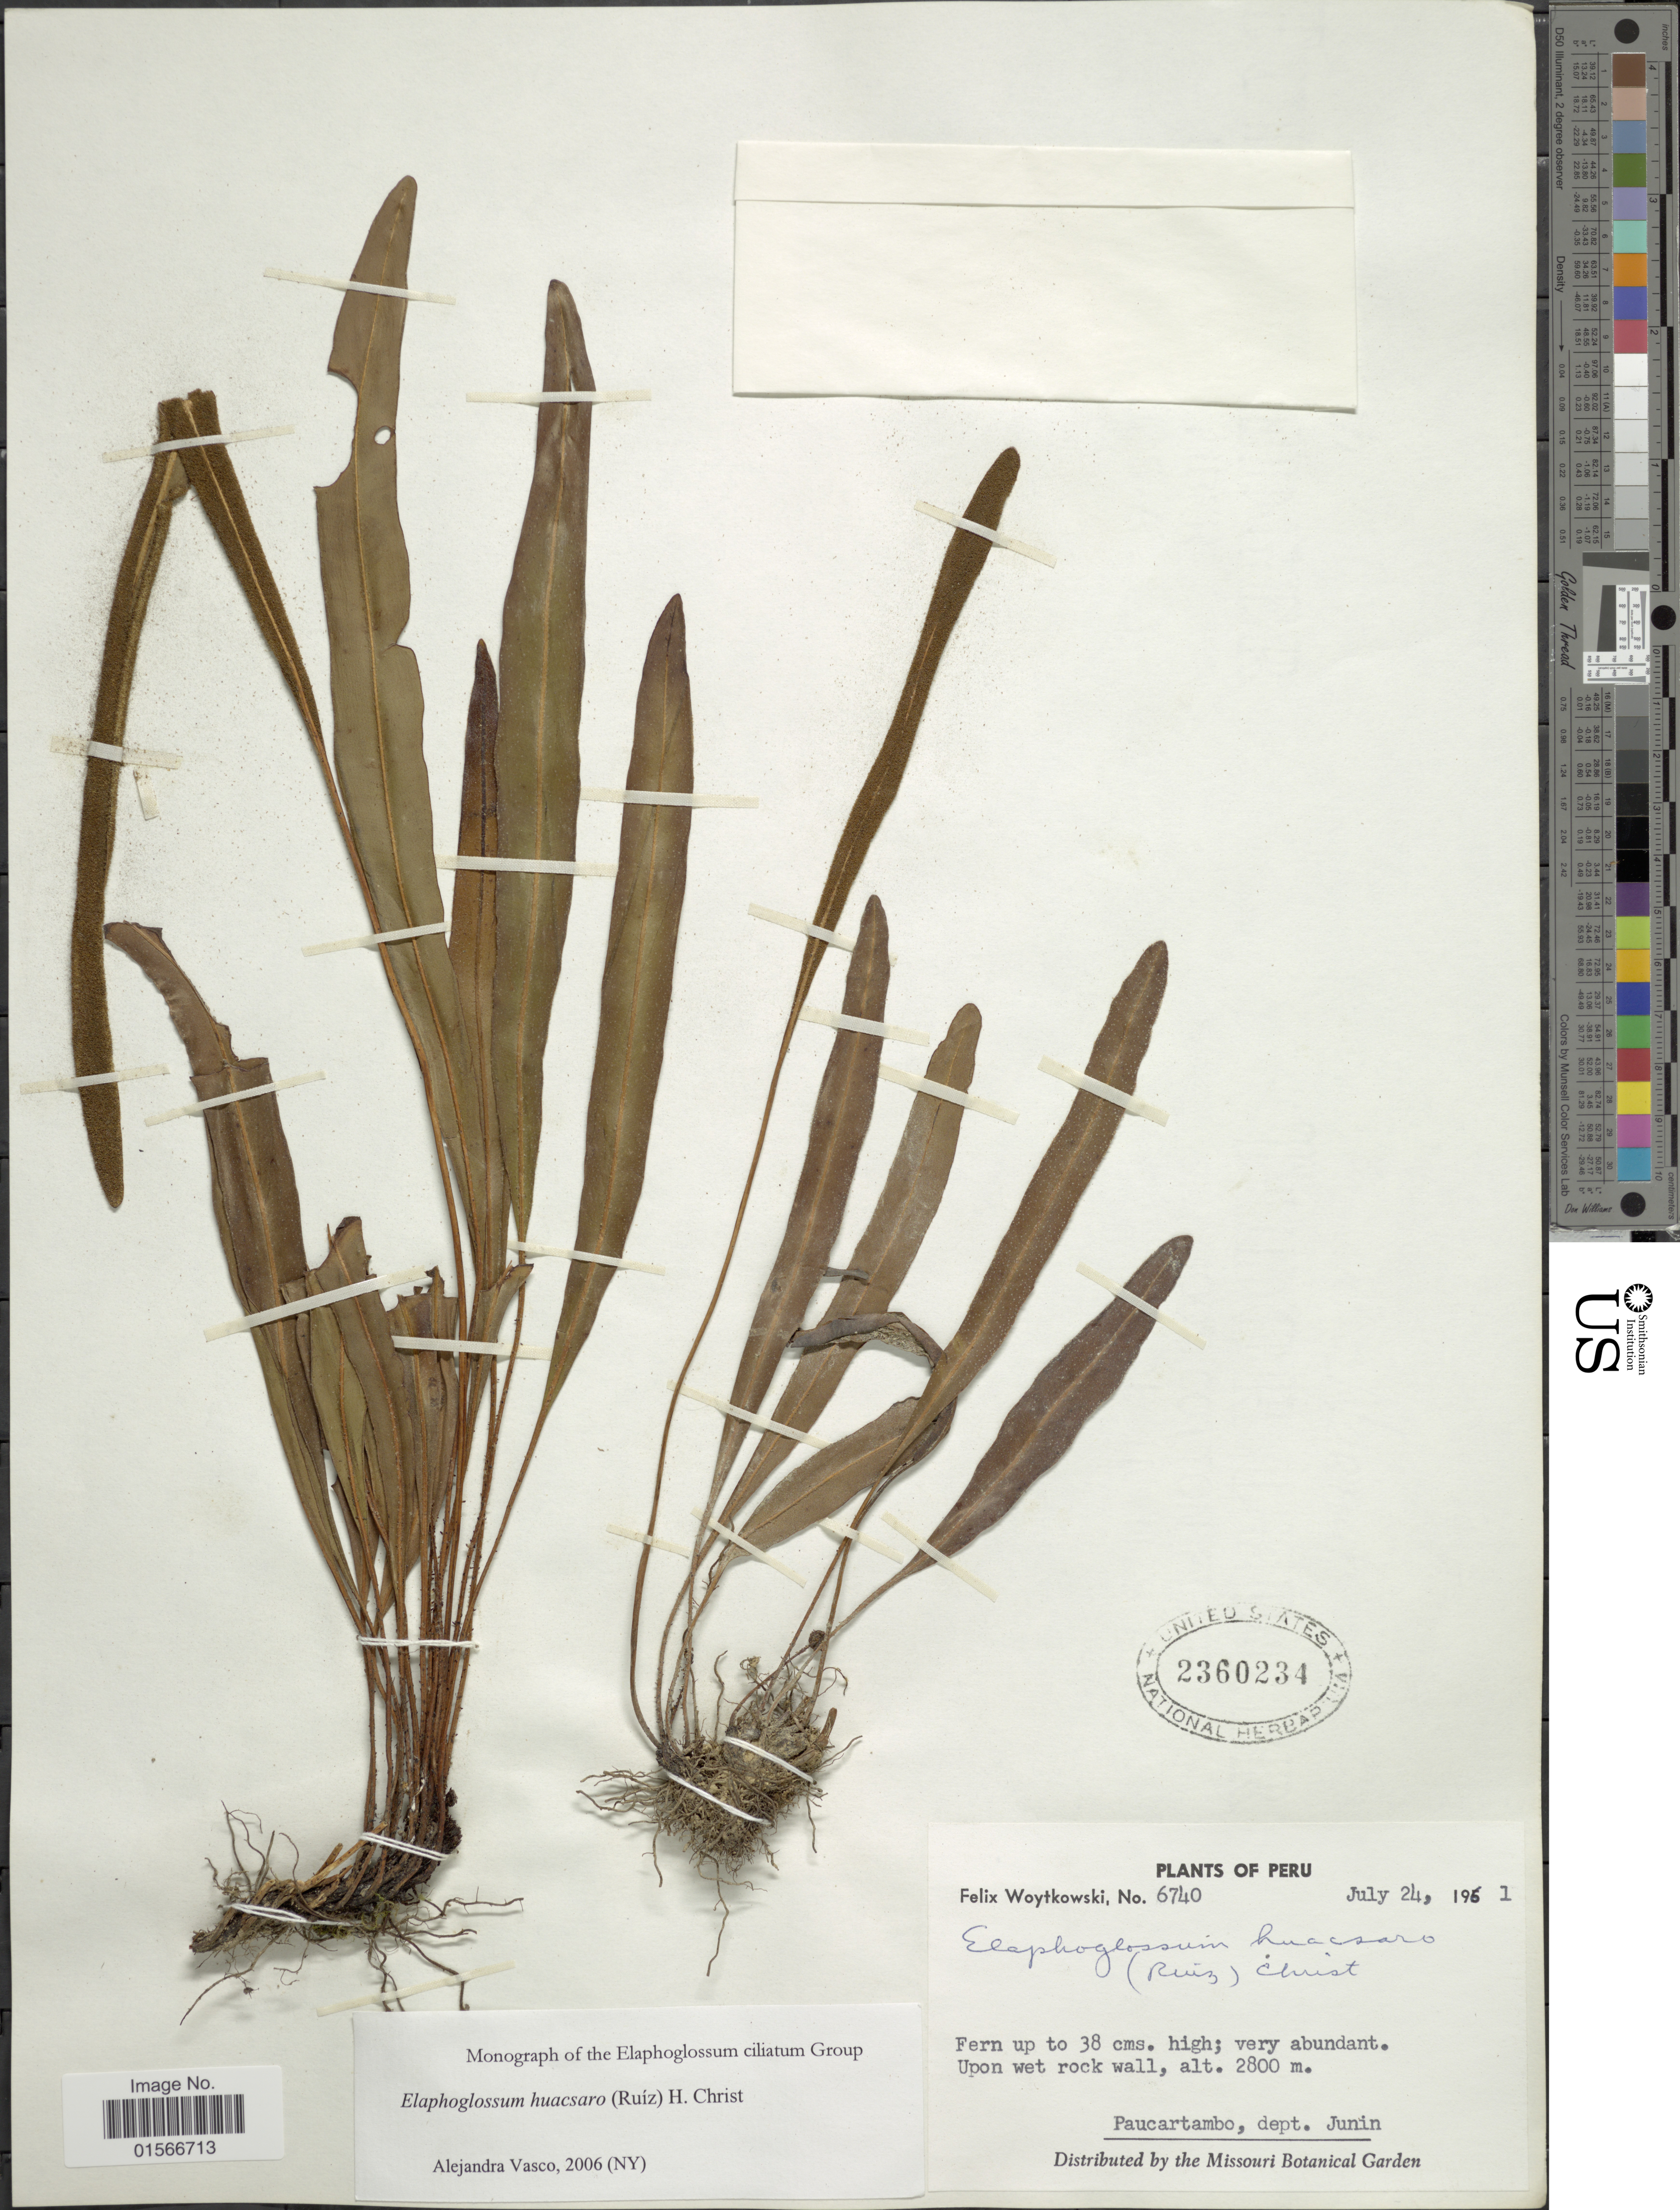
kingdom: Plantae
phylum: Tracheophyta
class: Polypodiopsida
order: Polypodiales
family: Dryopteridaceae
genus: Elaphoglossum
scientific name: Elaphoglossum huacsaro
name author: (Ruiz) Christ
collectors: F. Woytkowski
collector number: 6740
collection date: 1961-07-24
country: Peru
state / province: Junín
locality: Paucartambo, dept. Junin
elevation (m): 2800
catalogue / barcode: US 2360234